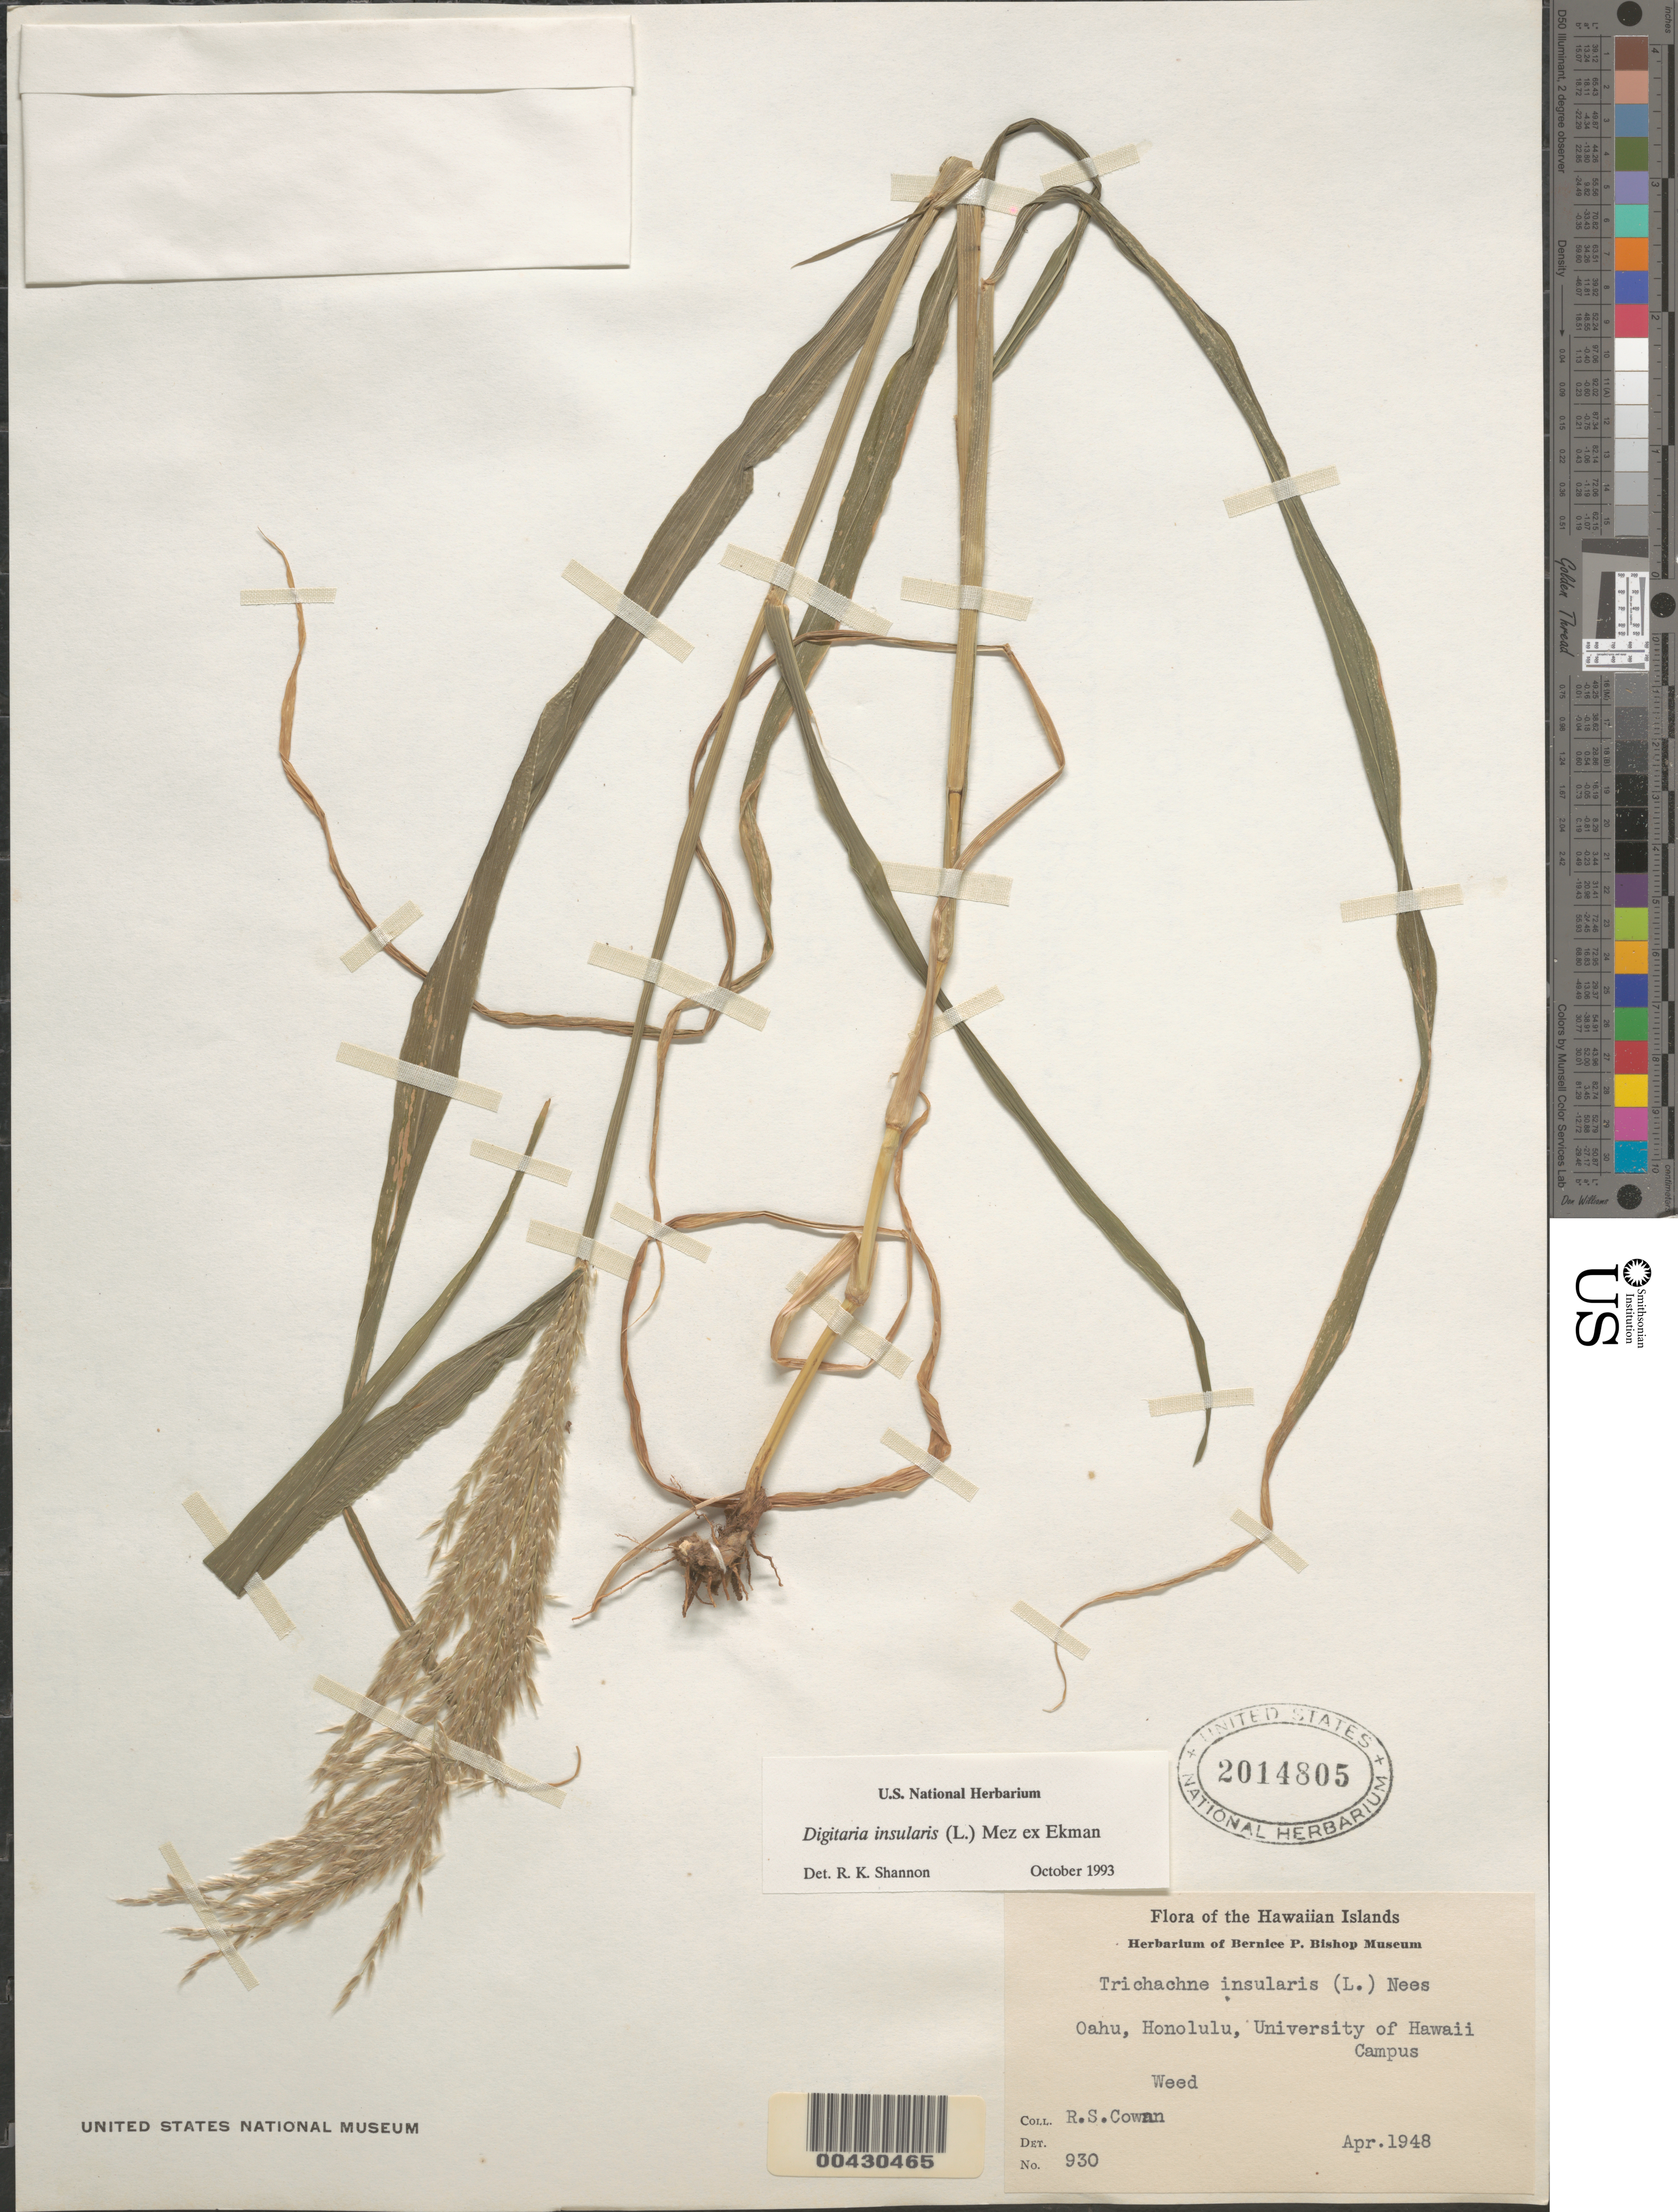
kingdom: Plantae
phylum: Tracheophyta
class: Liliopsida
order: Poales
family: Poaceae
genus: Digitaria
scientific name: Digitaria insularis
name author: (L.) Fedde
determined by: Shannon, R. K., (UNITED STATES)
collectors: R. S. Cowan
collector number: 930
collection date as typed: Apr 1948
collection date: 1948-04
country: United States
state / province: Hawaii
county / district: Honolulu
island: Oahu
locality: Honolulu, University of Hawaii Campus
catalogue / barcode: US 2014805